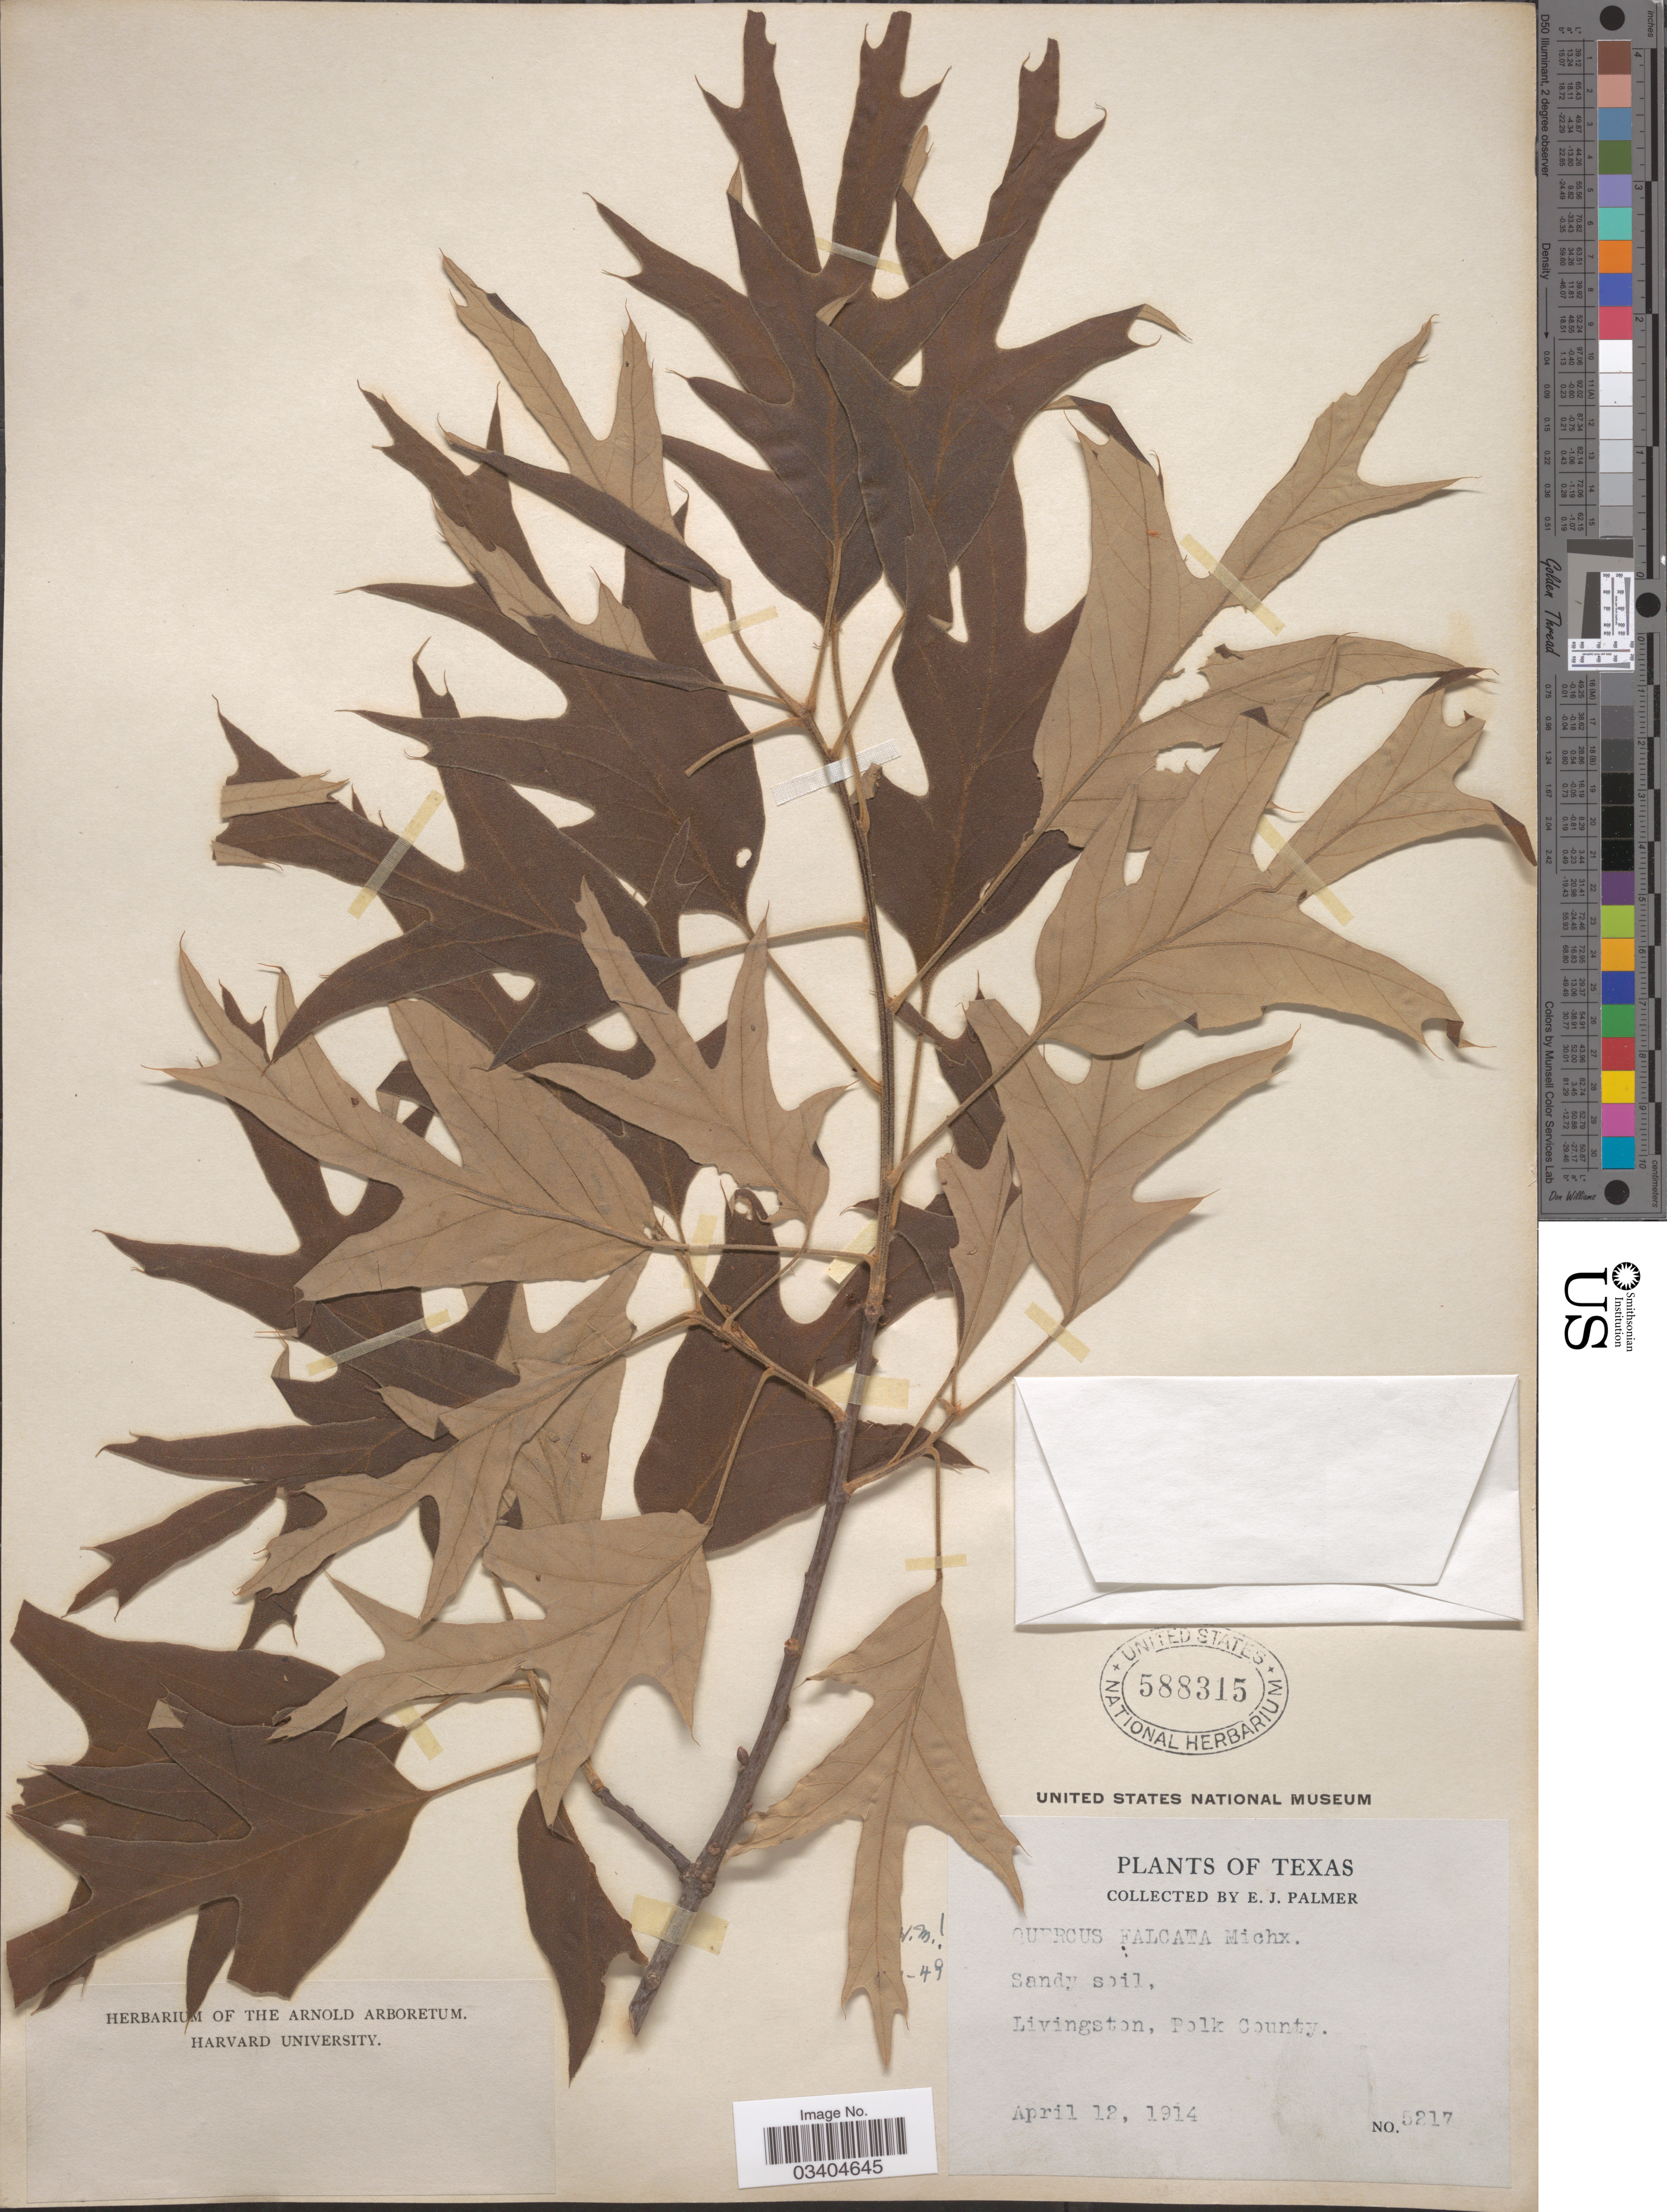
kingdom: Plantae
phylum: Tracheophyta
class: Magnoliopsida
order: Fagales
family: Fagaceae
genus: Quercus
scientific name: Quercus falcata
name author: Michx.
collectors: E. J. Palmer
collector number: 5217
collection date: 1914-04-12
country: United States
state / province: Texas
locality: Livingston, Polk County.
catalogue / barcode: US 588315